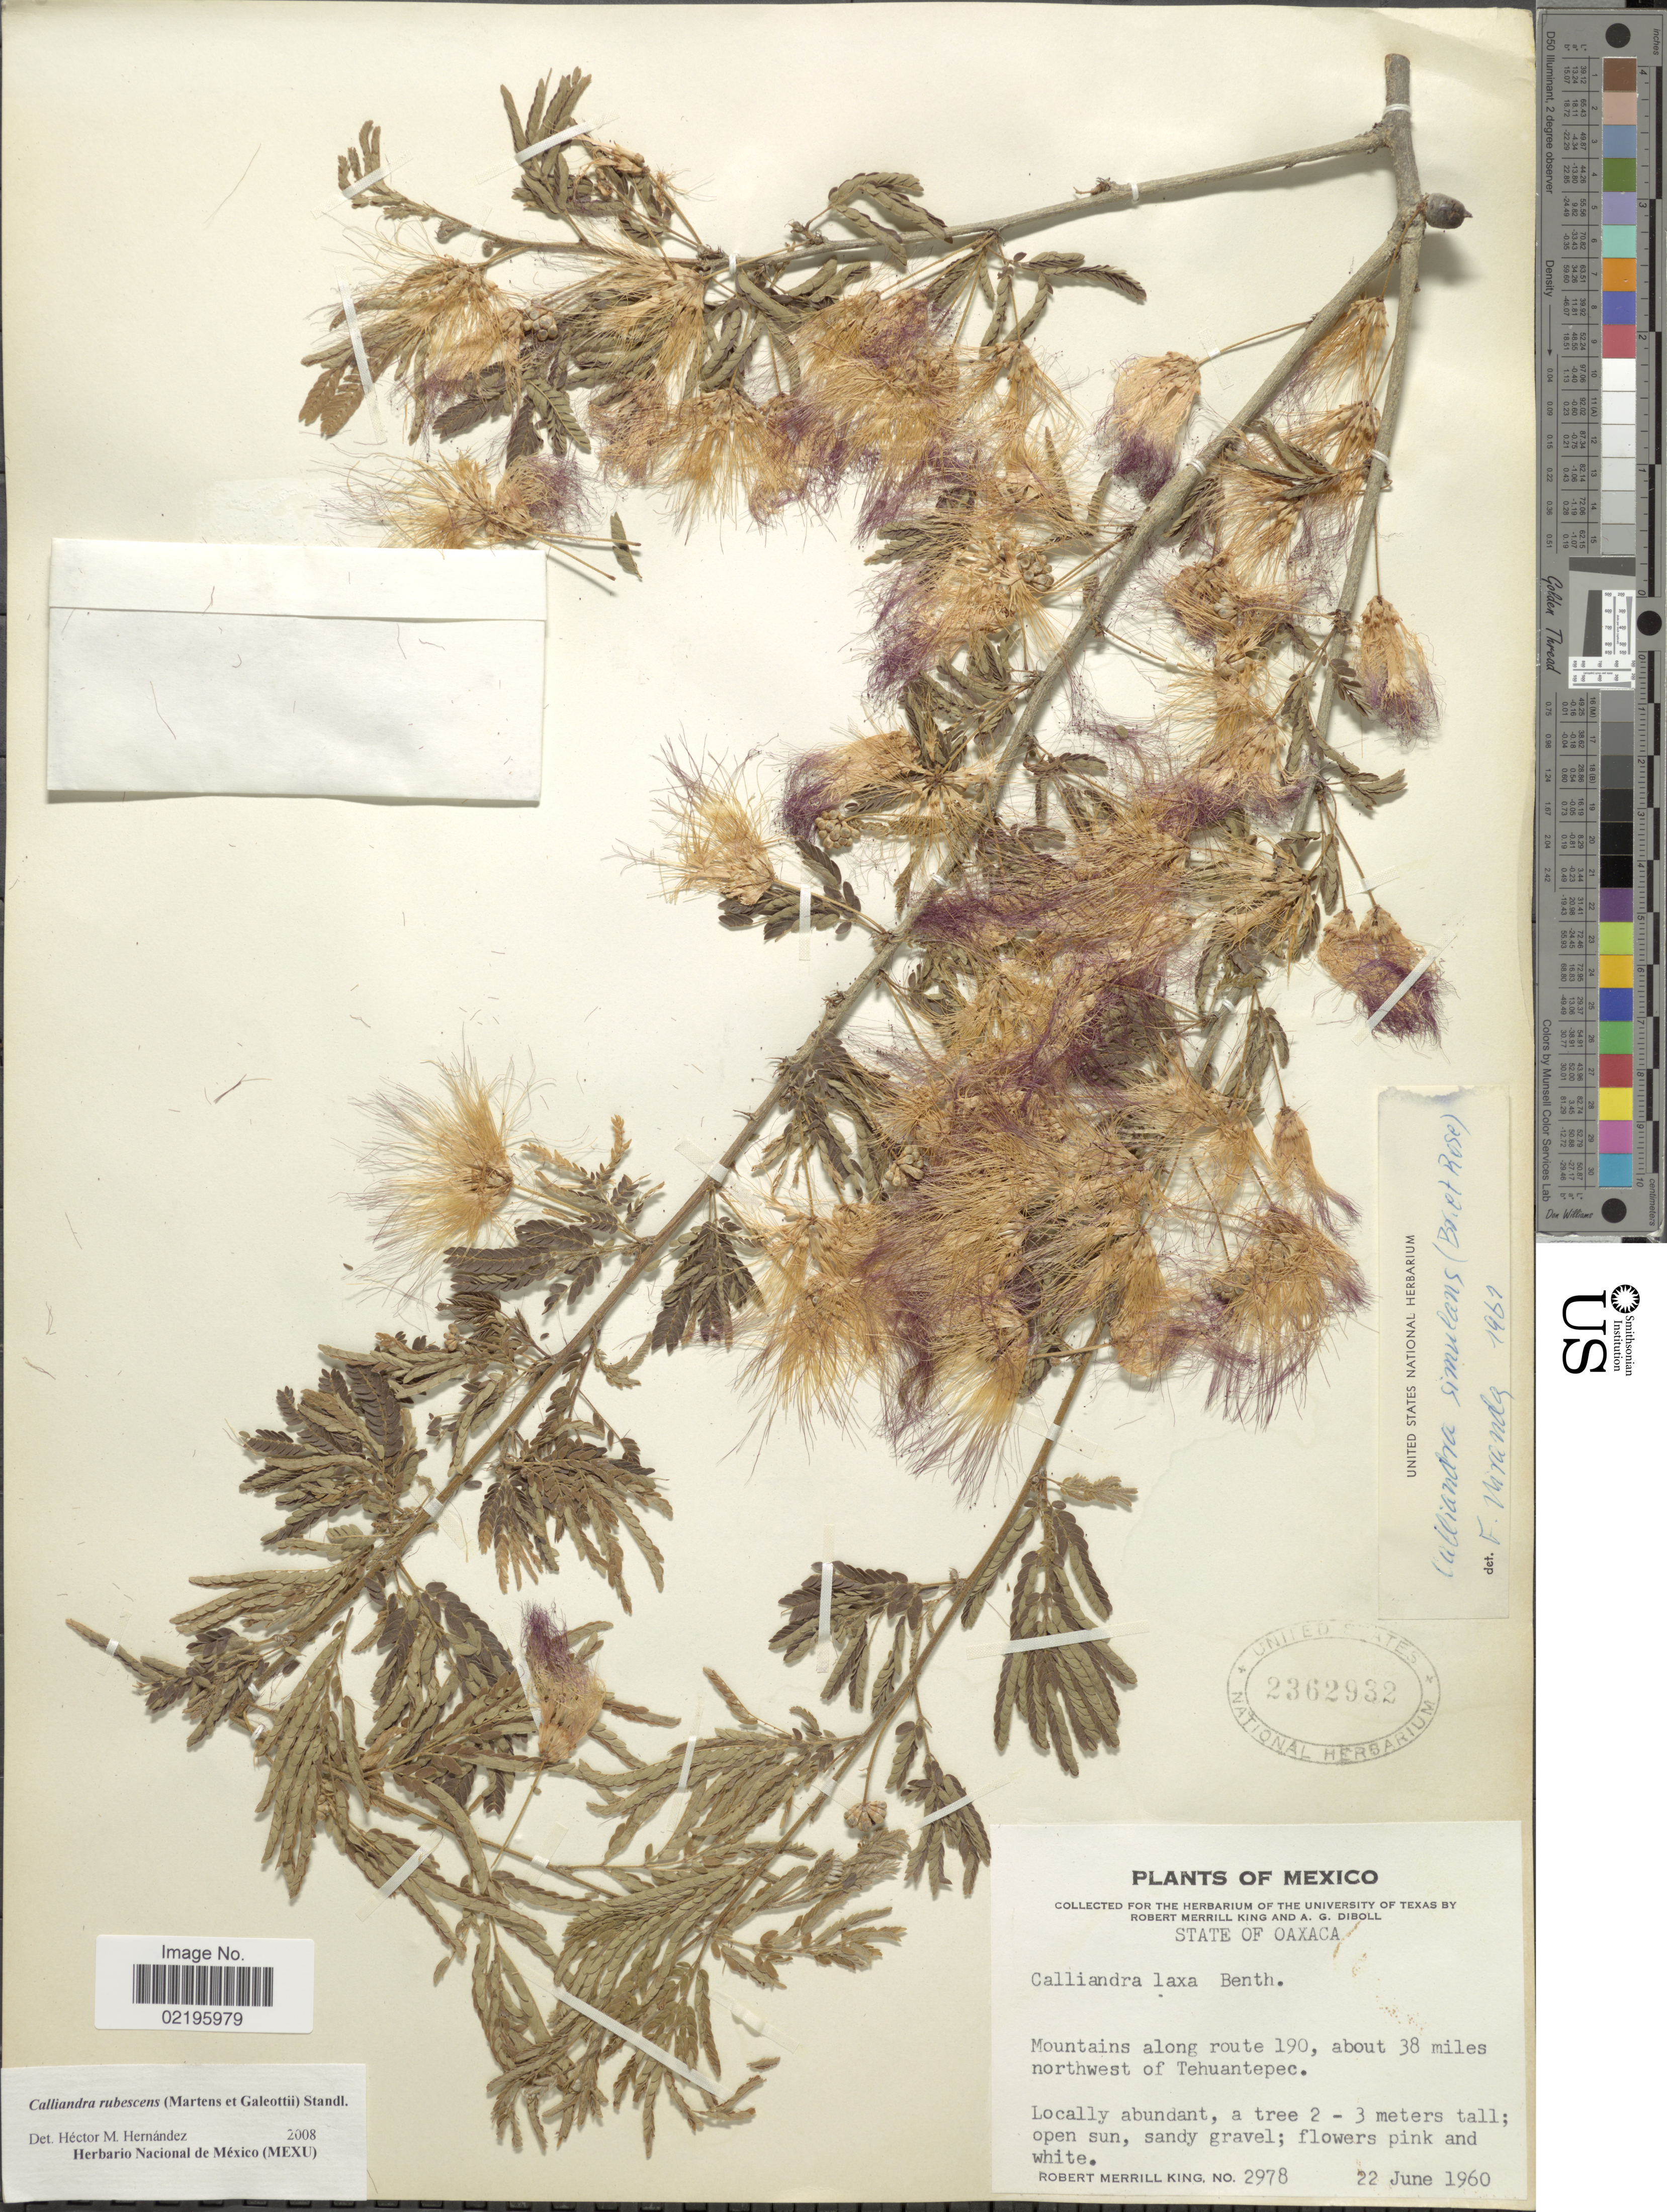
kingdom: Plantae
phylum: Tracheophyta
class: Magnoliopsida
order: Fabales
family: Fabaceae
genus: Calliandra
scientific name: Calliandra rubescens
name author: (M. Martens) Standl.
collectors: R. M. King & A. Diboll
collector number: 2978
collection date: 1960-06-22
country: Mexico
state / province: Oaxaca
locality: Mountains along route 190, about 38 miles northwest of Tehuantepec.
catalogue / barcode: US 2362932